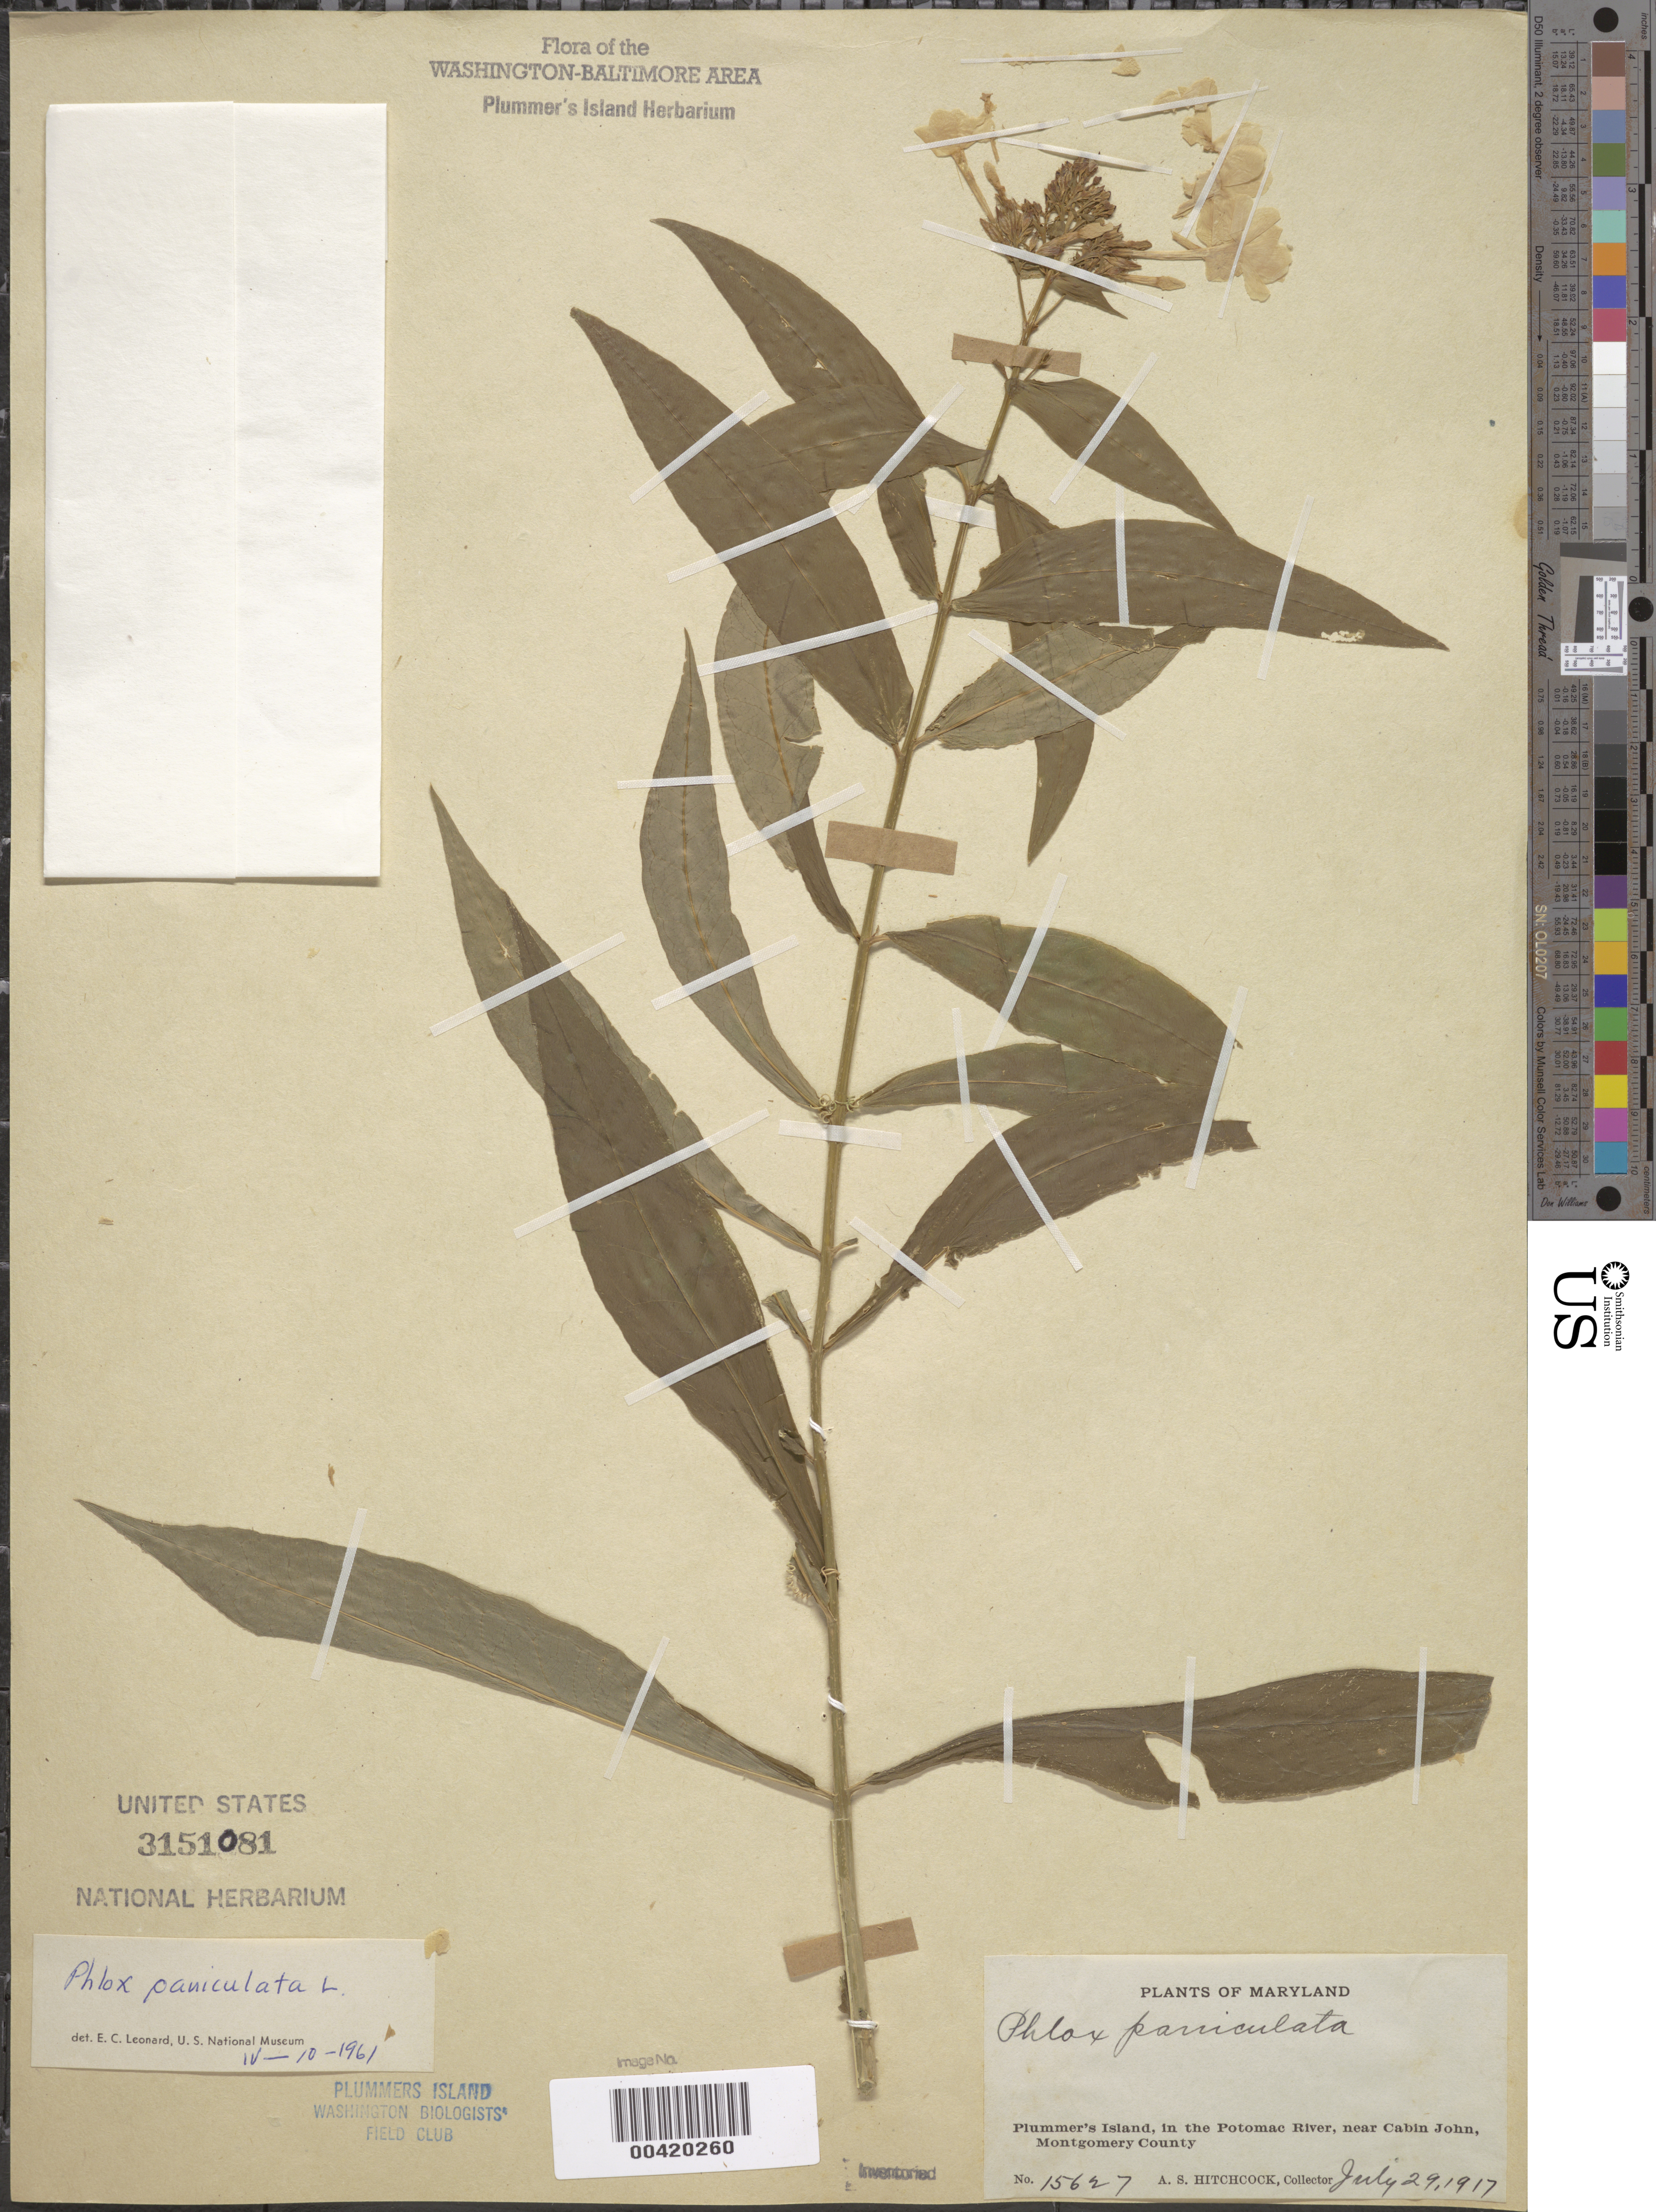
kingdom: Plantae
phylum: Tracheophyta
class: Magnoliopsida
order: Ericales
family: Polemoniaceae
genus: Phlox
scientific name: Phlox paniculata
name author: L.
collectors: A. S. Hitchcock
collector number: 15627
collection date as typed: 29 Jul 1917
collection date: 1917-07-29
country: United States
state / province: Maryland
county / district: Montgomery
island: Plummers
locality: Plummer's Island C. & O. Canal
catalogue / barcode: US 3151081